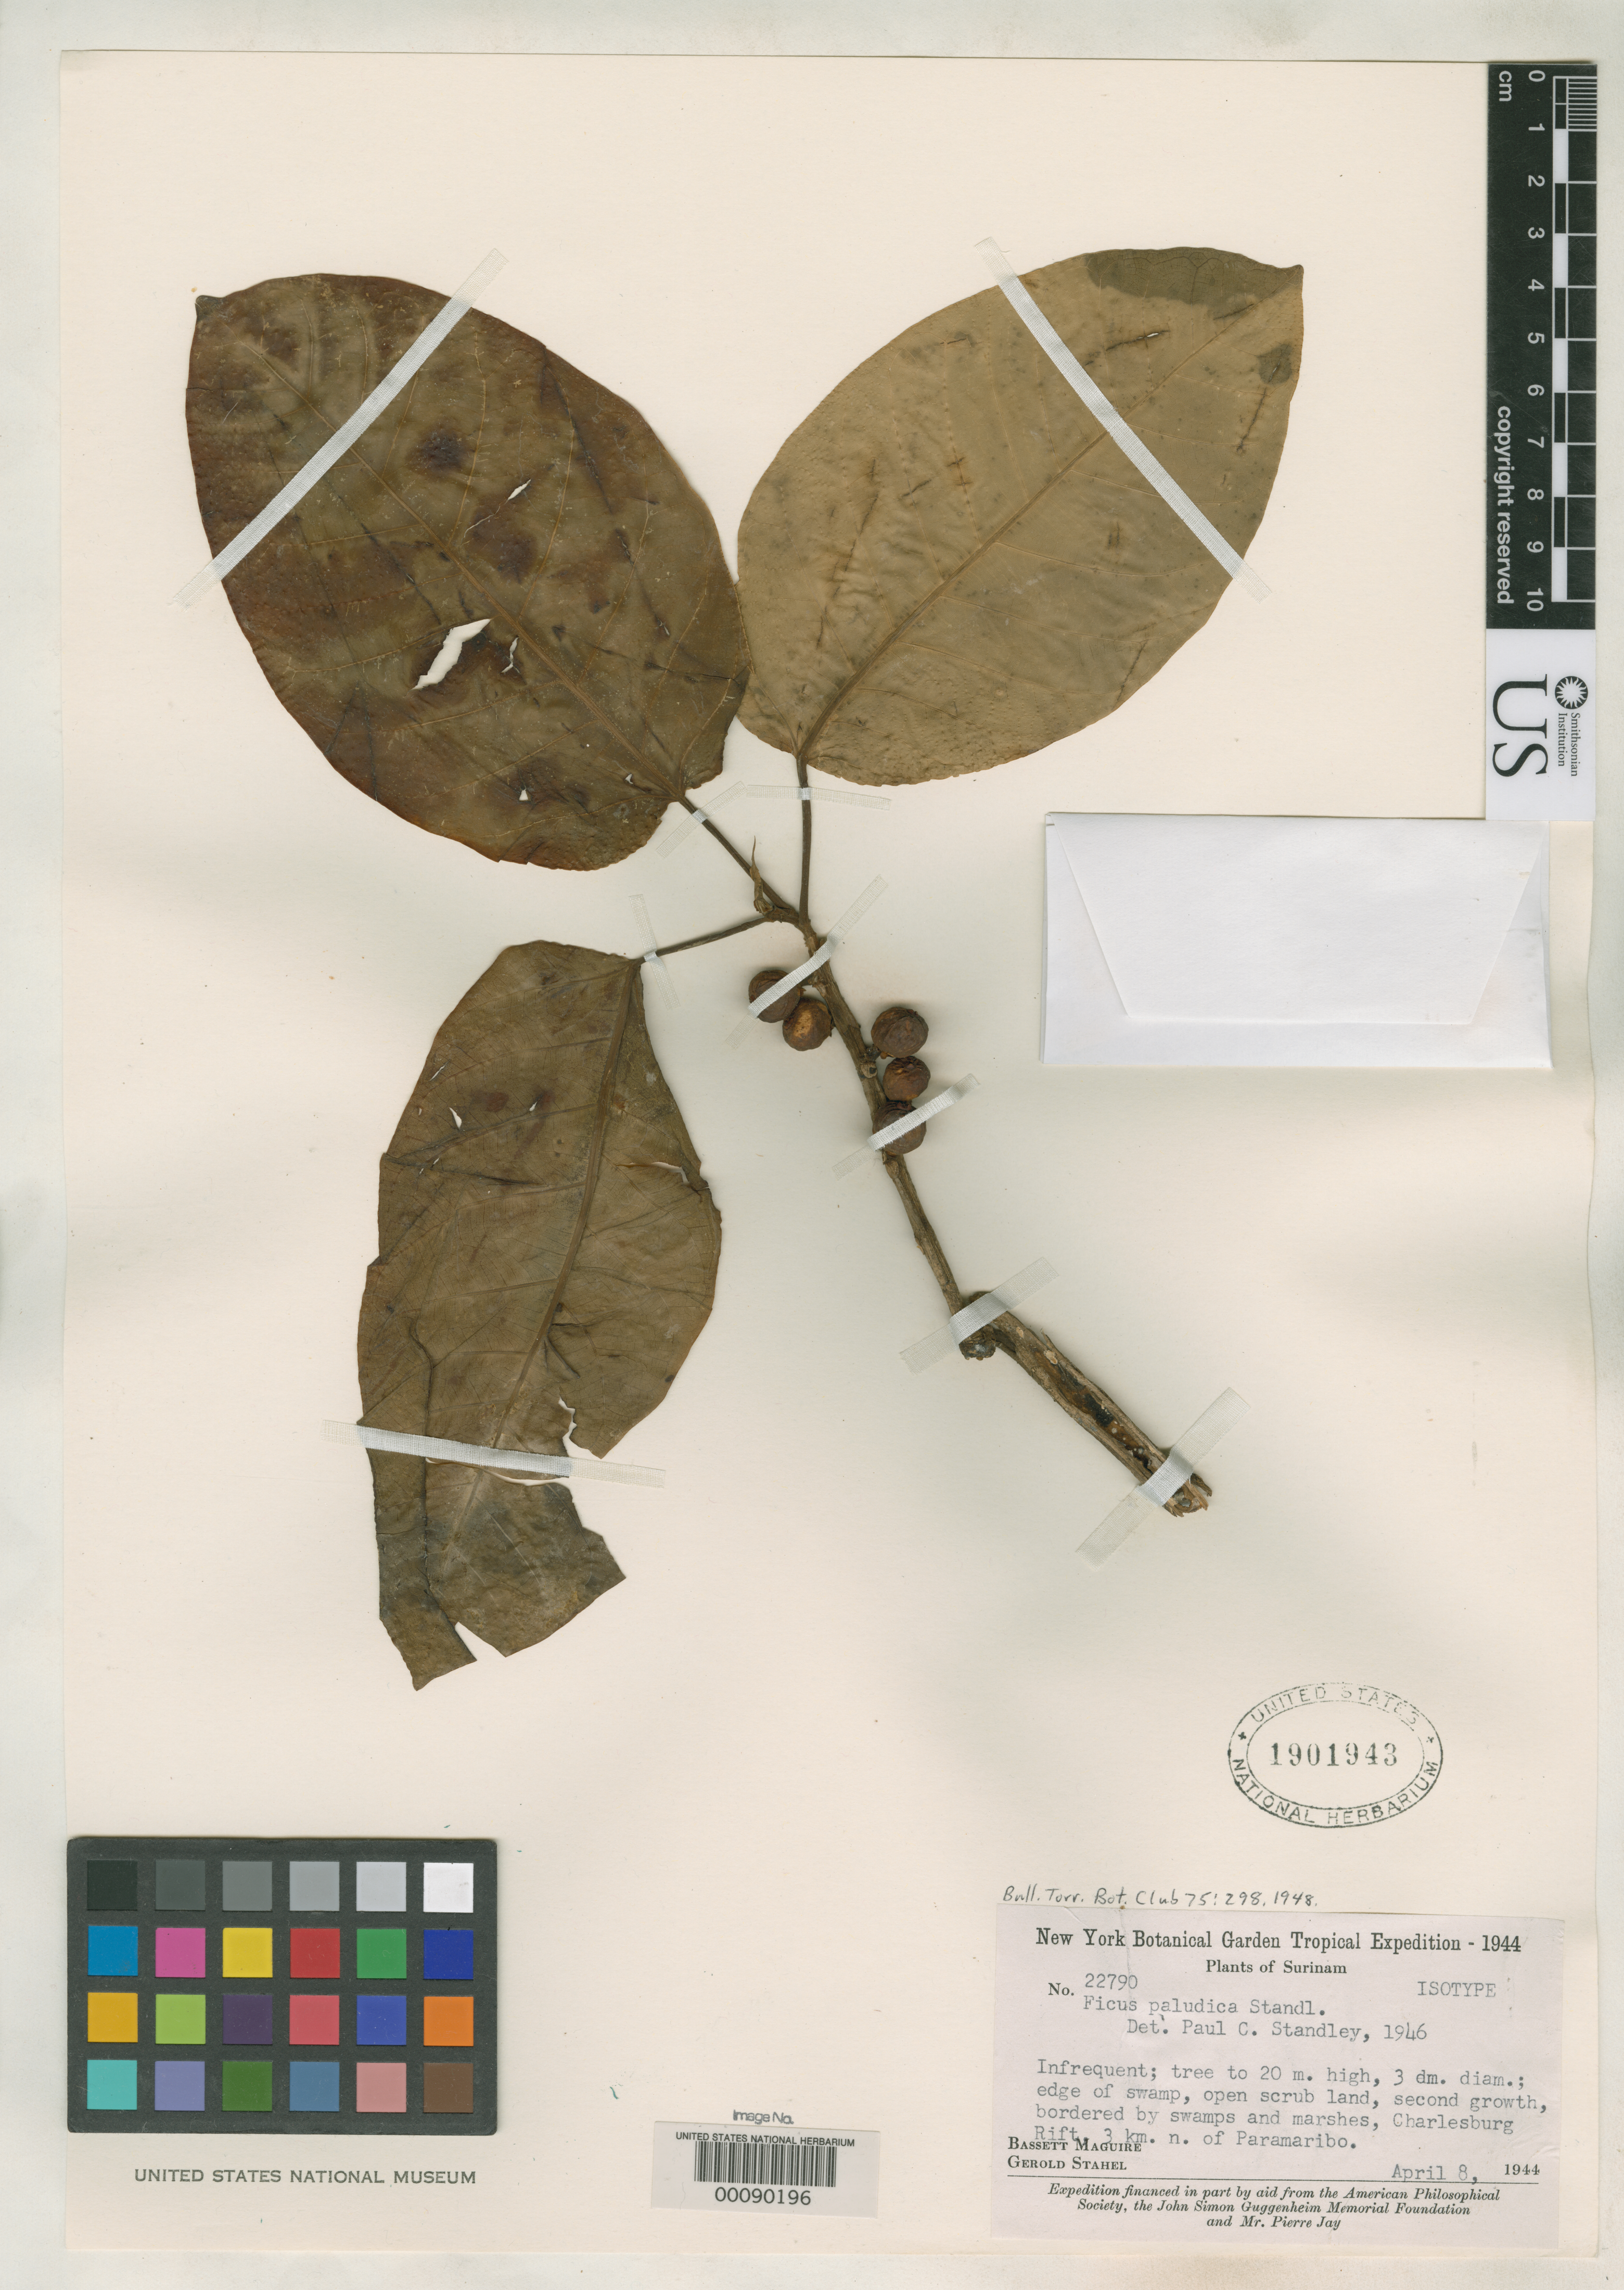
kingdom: Plantae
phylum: Tracheophyta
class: Magnoliopsida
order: Rosales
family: Moraceae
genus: Ficus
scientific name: Ficus paludica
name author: Standl.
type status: Isotype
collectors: B. Maguire & G. Stahel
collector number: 22790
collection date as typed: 08 Apr 1944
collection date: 1944-04-08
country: Suriname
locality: Charlesburg Rift, 3 km N of Paramaribo.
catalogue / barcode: US 1901943